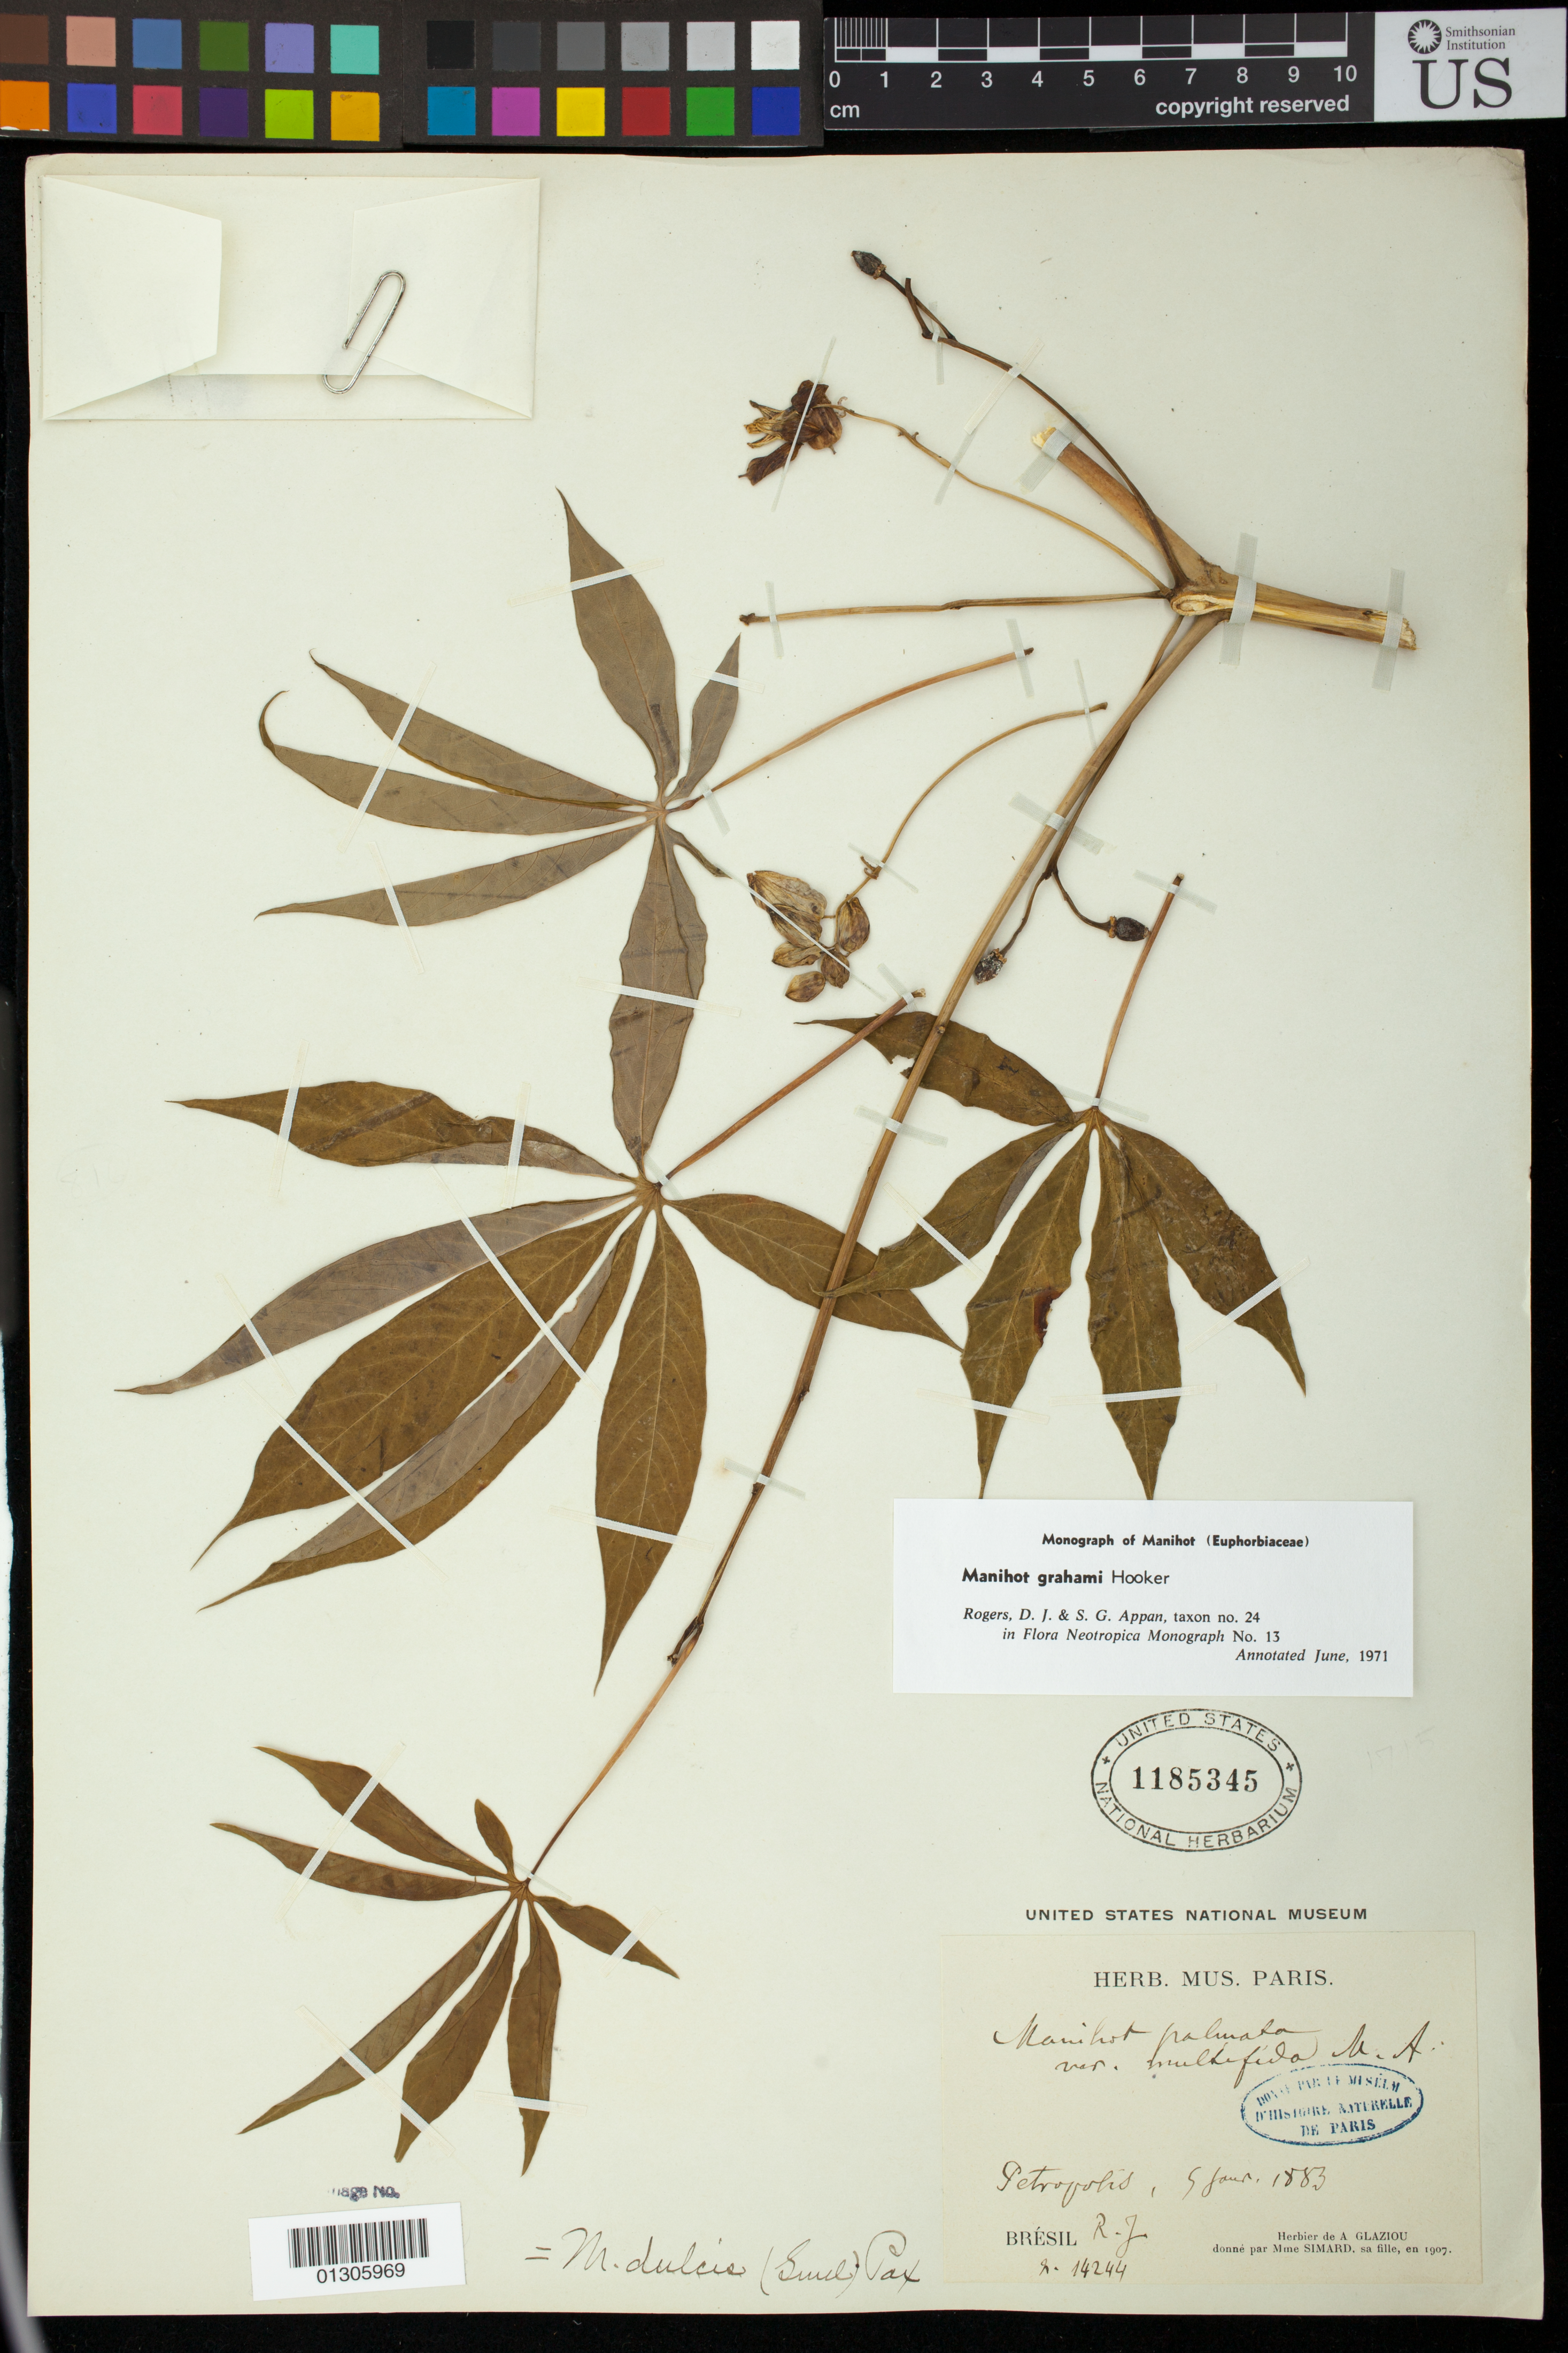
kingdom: Plantae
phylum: Tracheophyta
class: Magnoliopsida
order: Malpighiales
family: Euphorbiaceae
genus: Manihot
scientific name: Manihot grahamii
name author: Hook.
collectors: Nutt.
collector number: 14244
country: Brazil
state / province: Rio de Janeiro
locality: Petropolis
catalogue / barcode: US 1185345